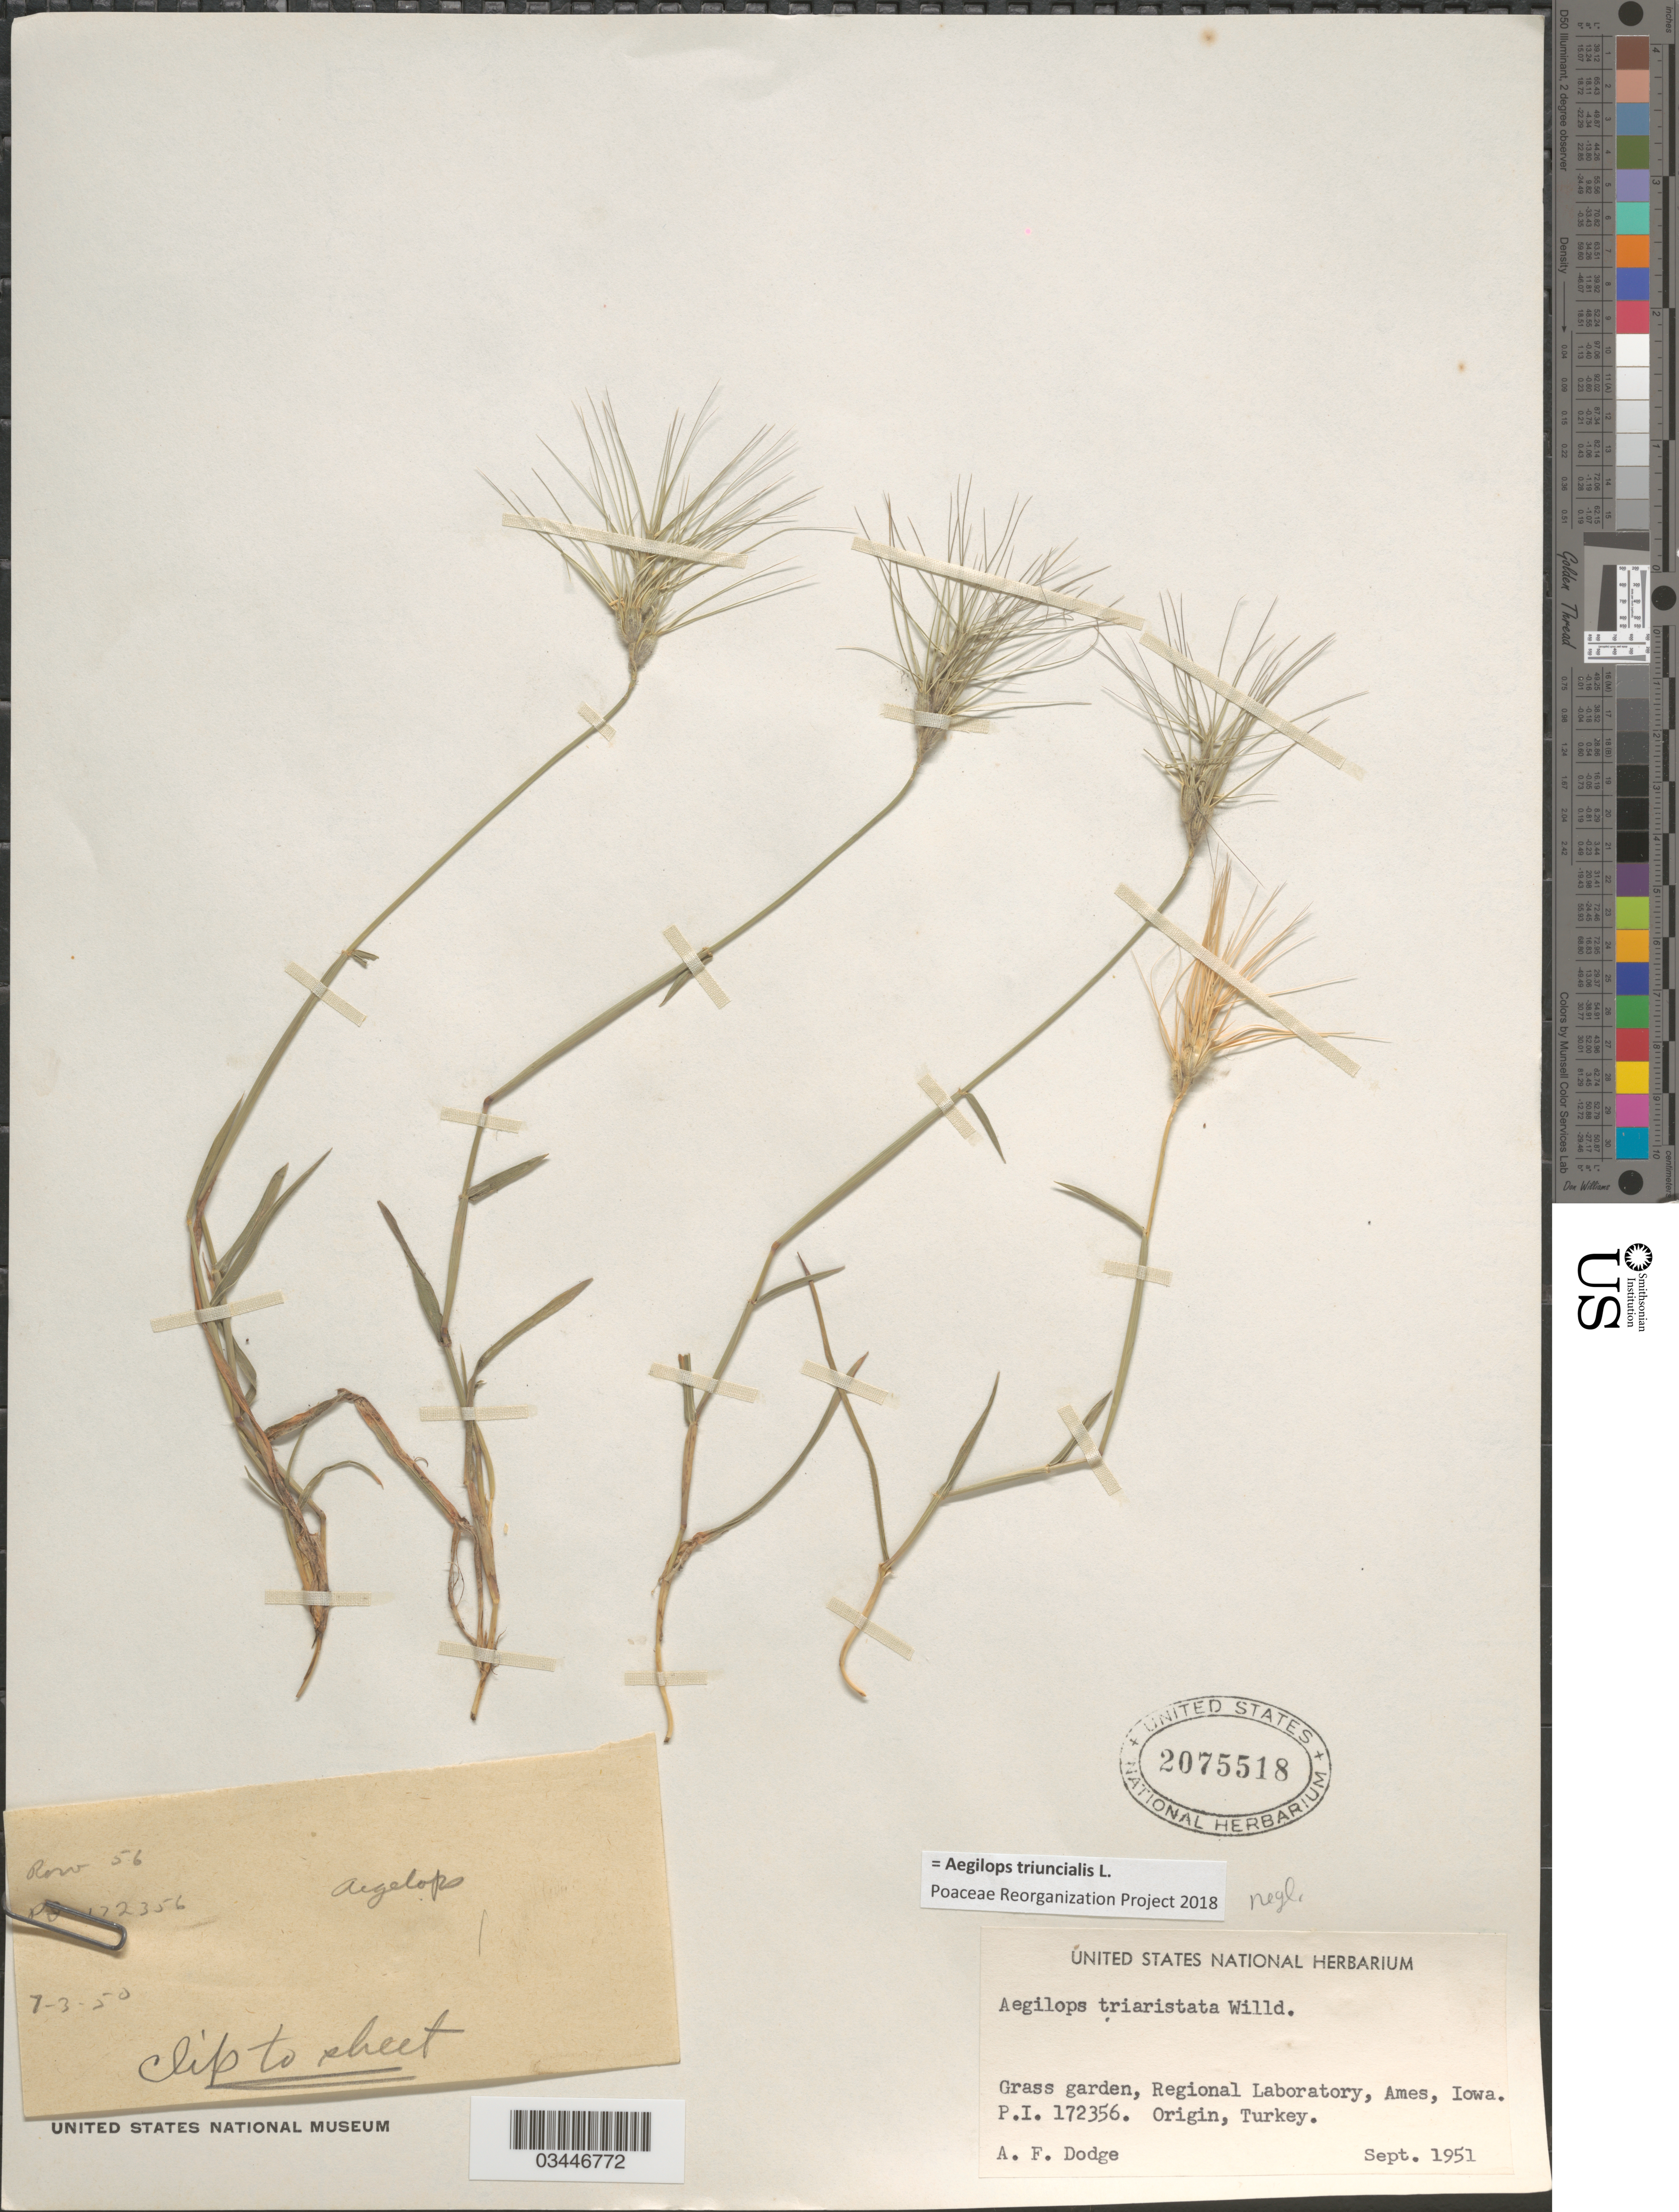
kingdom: Plantae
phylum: Tracheophyta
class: Liliopsida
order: Poales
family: Poaceae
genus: Aegilops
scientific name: Aegilops triuncialis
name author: L.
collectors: A. Dodge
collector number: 172356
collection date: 1951-09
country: United States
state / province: Iowa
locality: Grass garden, Regional Laboratory, Ames.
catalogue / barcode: US 2075518